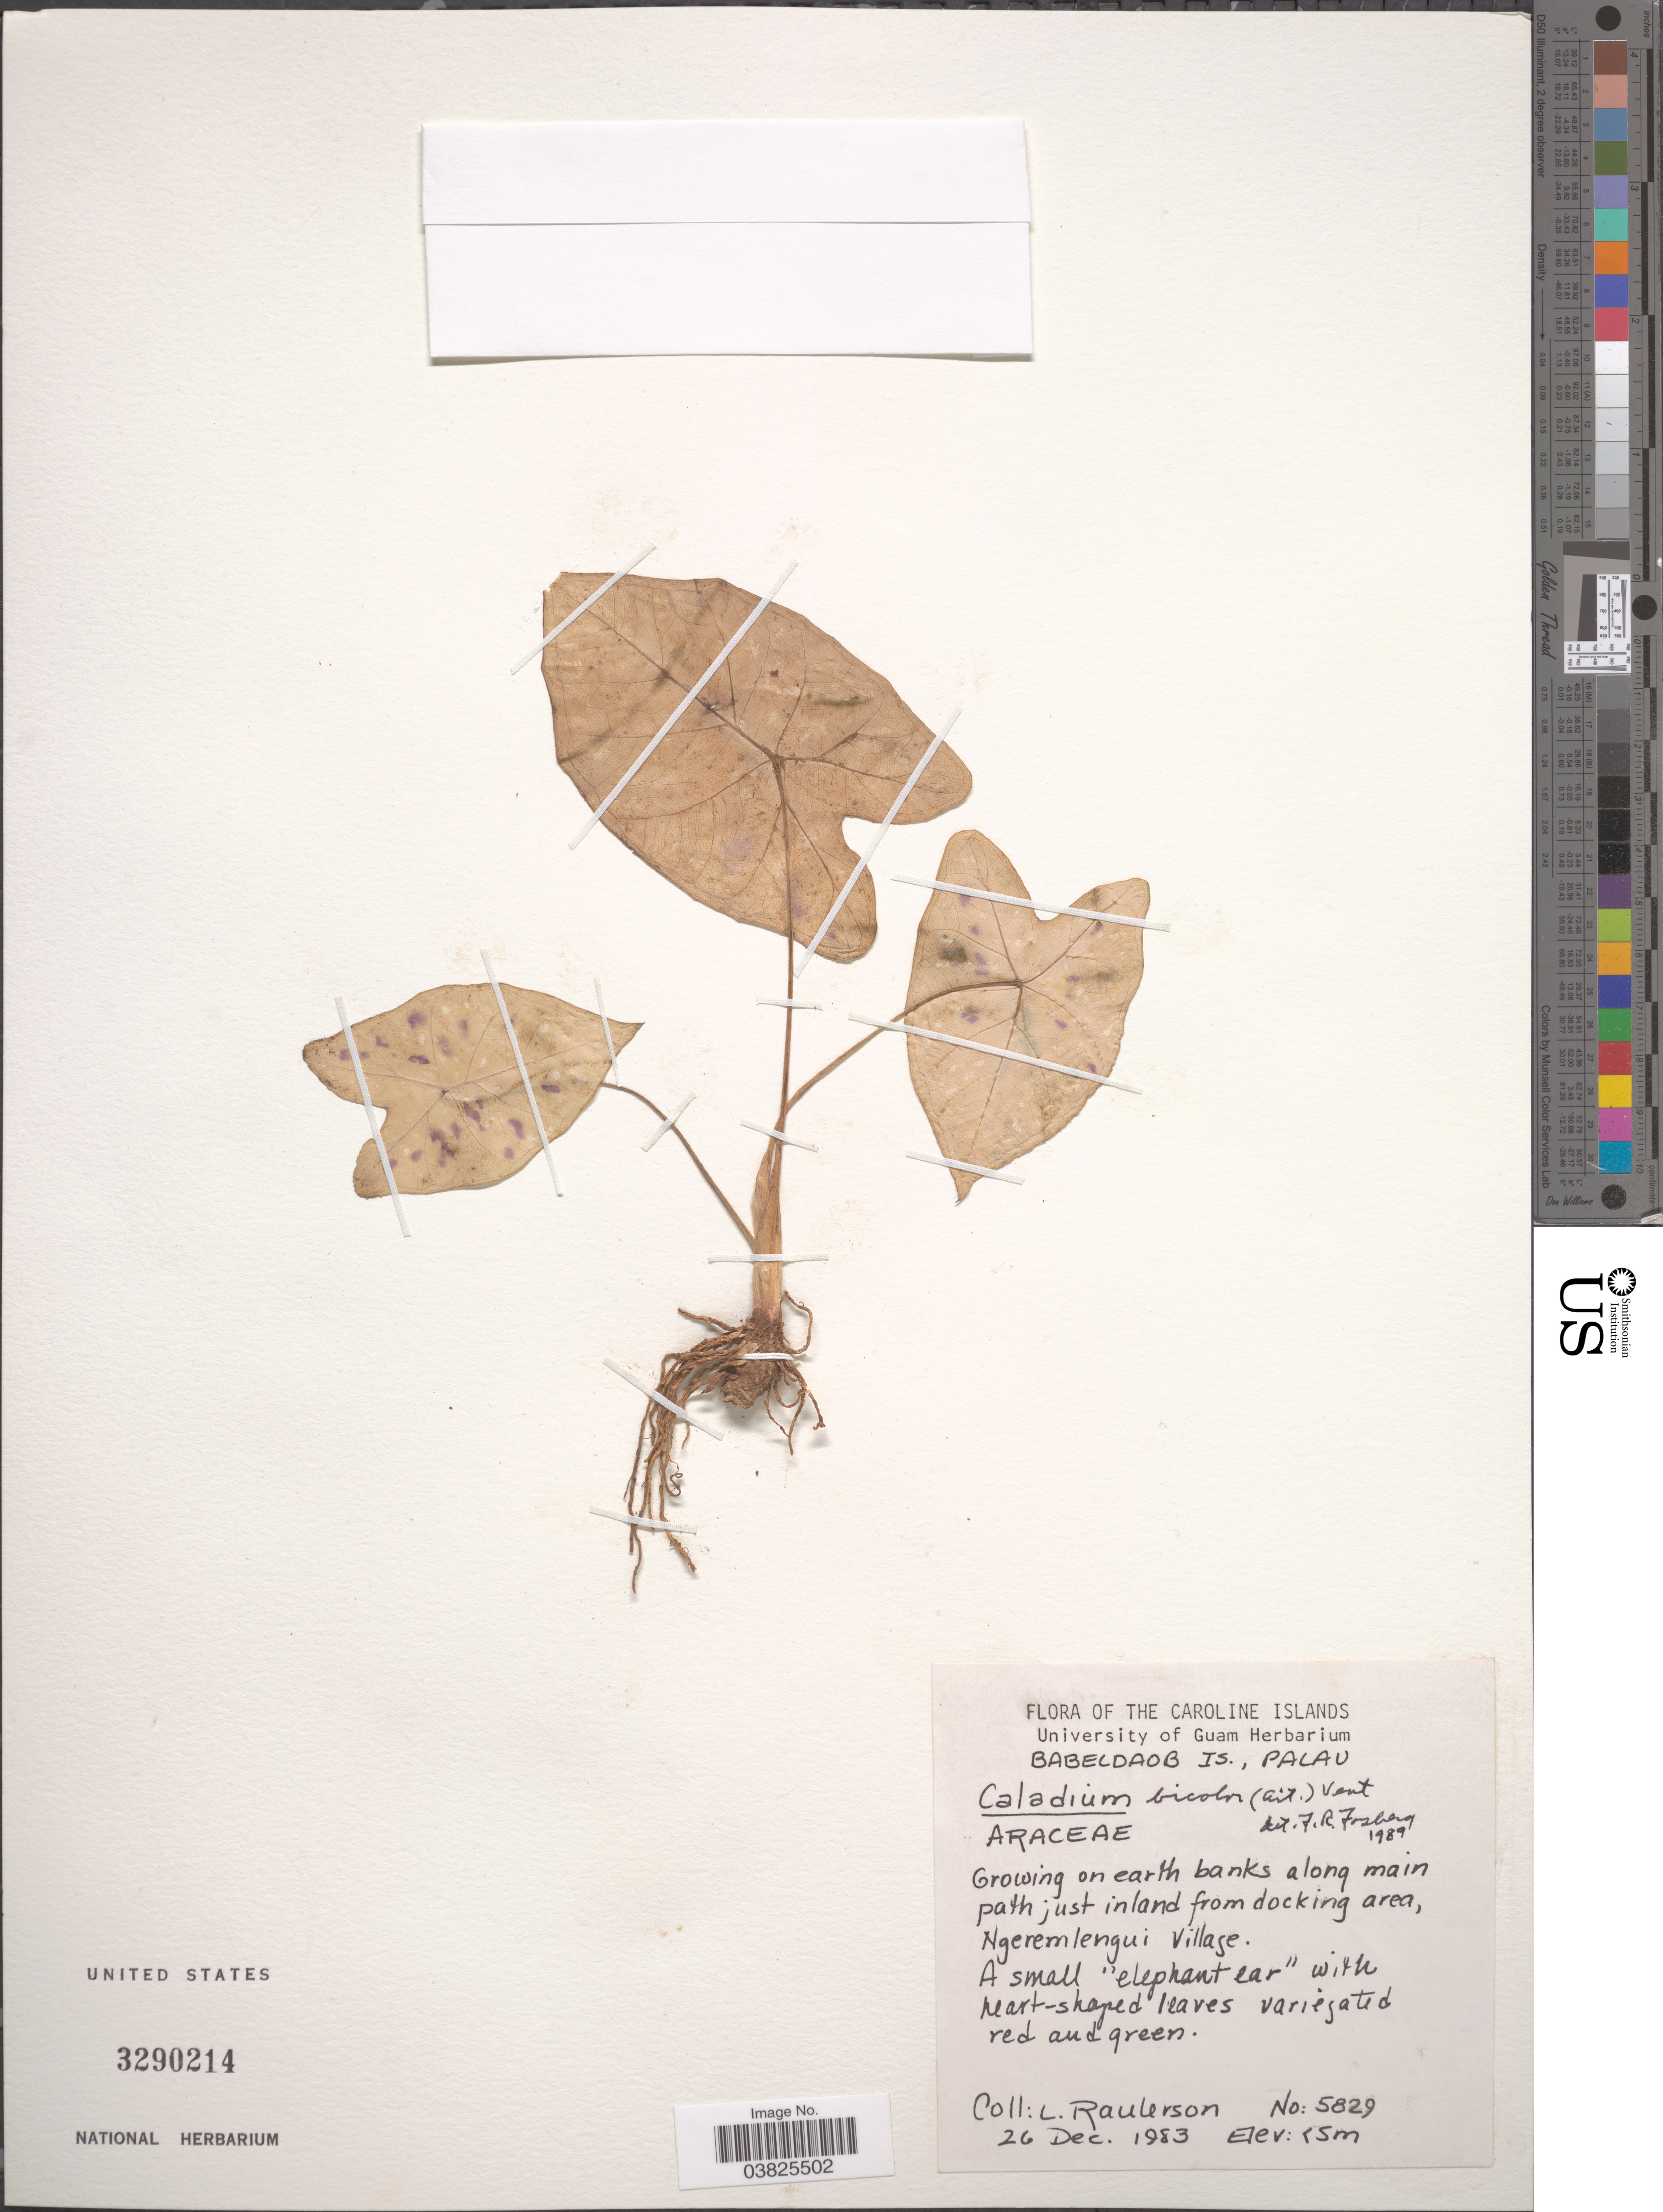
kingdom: Plantae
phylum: Tracheophyta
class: Liliopsida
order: Alismatales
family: Araceae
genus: Caladium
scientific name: Caladium bicolor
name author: (Aiton) Vent.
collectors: L. Raulerson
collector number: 5829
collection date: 1983-12-26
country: Palau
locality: The Caroline Islands. Babeldaob Is., Palau. On earth banks along main path just inland from docking area, Ngeremlengui village.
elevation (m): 5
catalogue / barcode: US 3290214